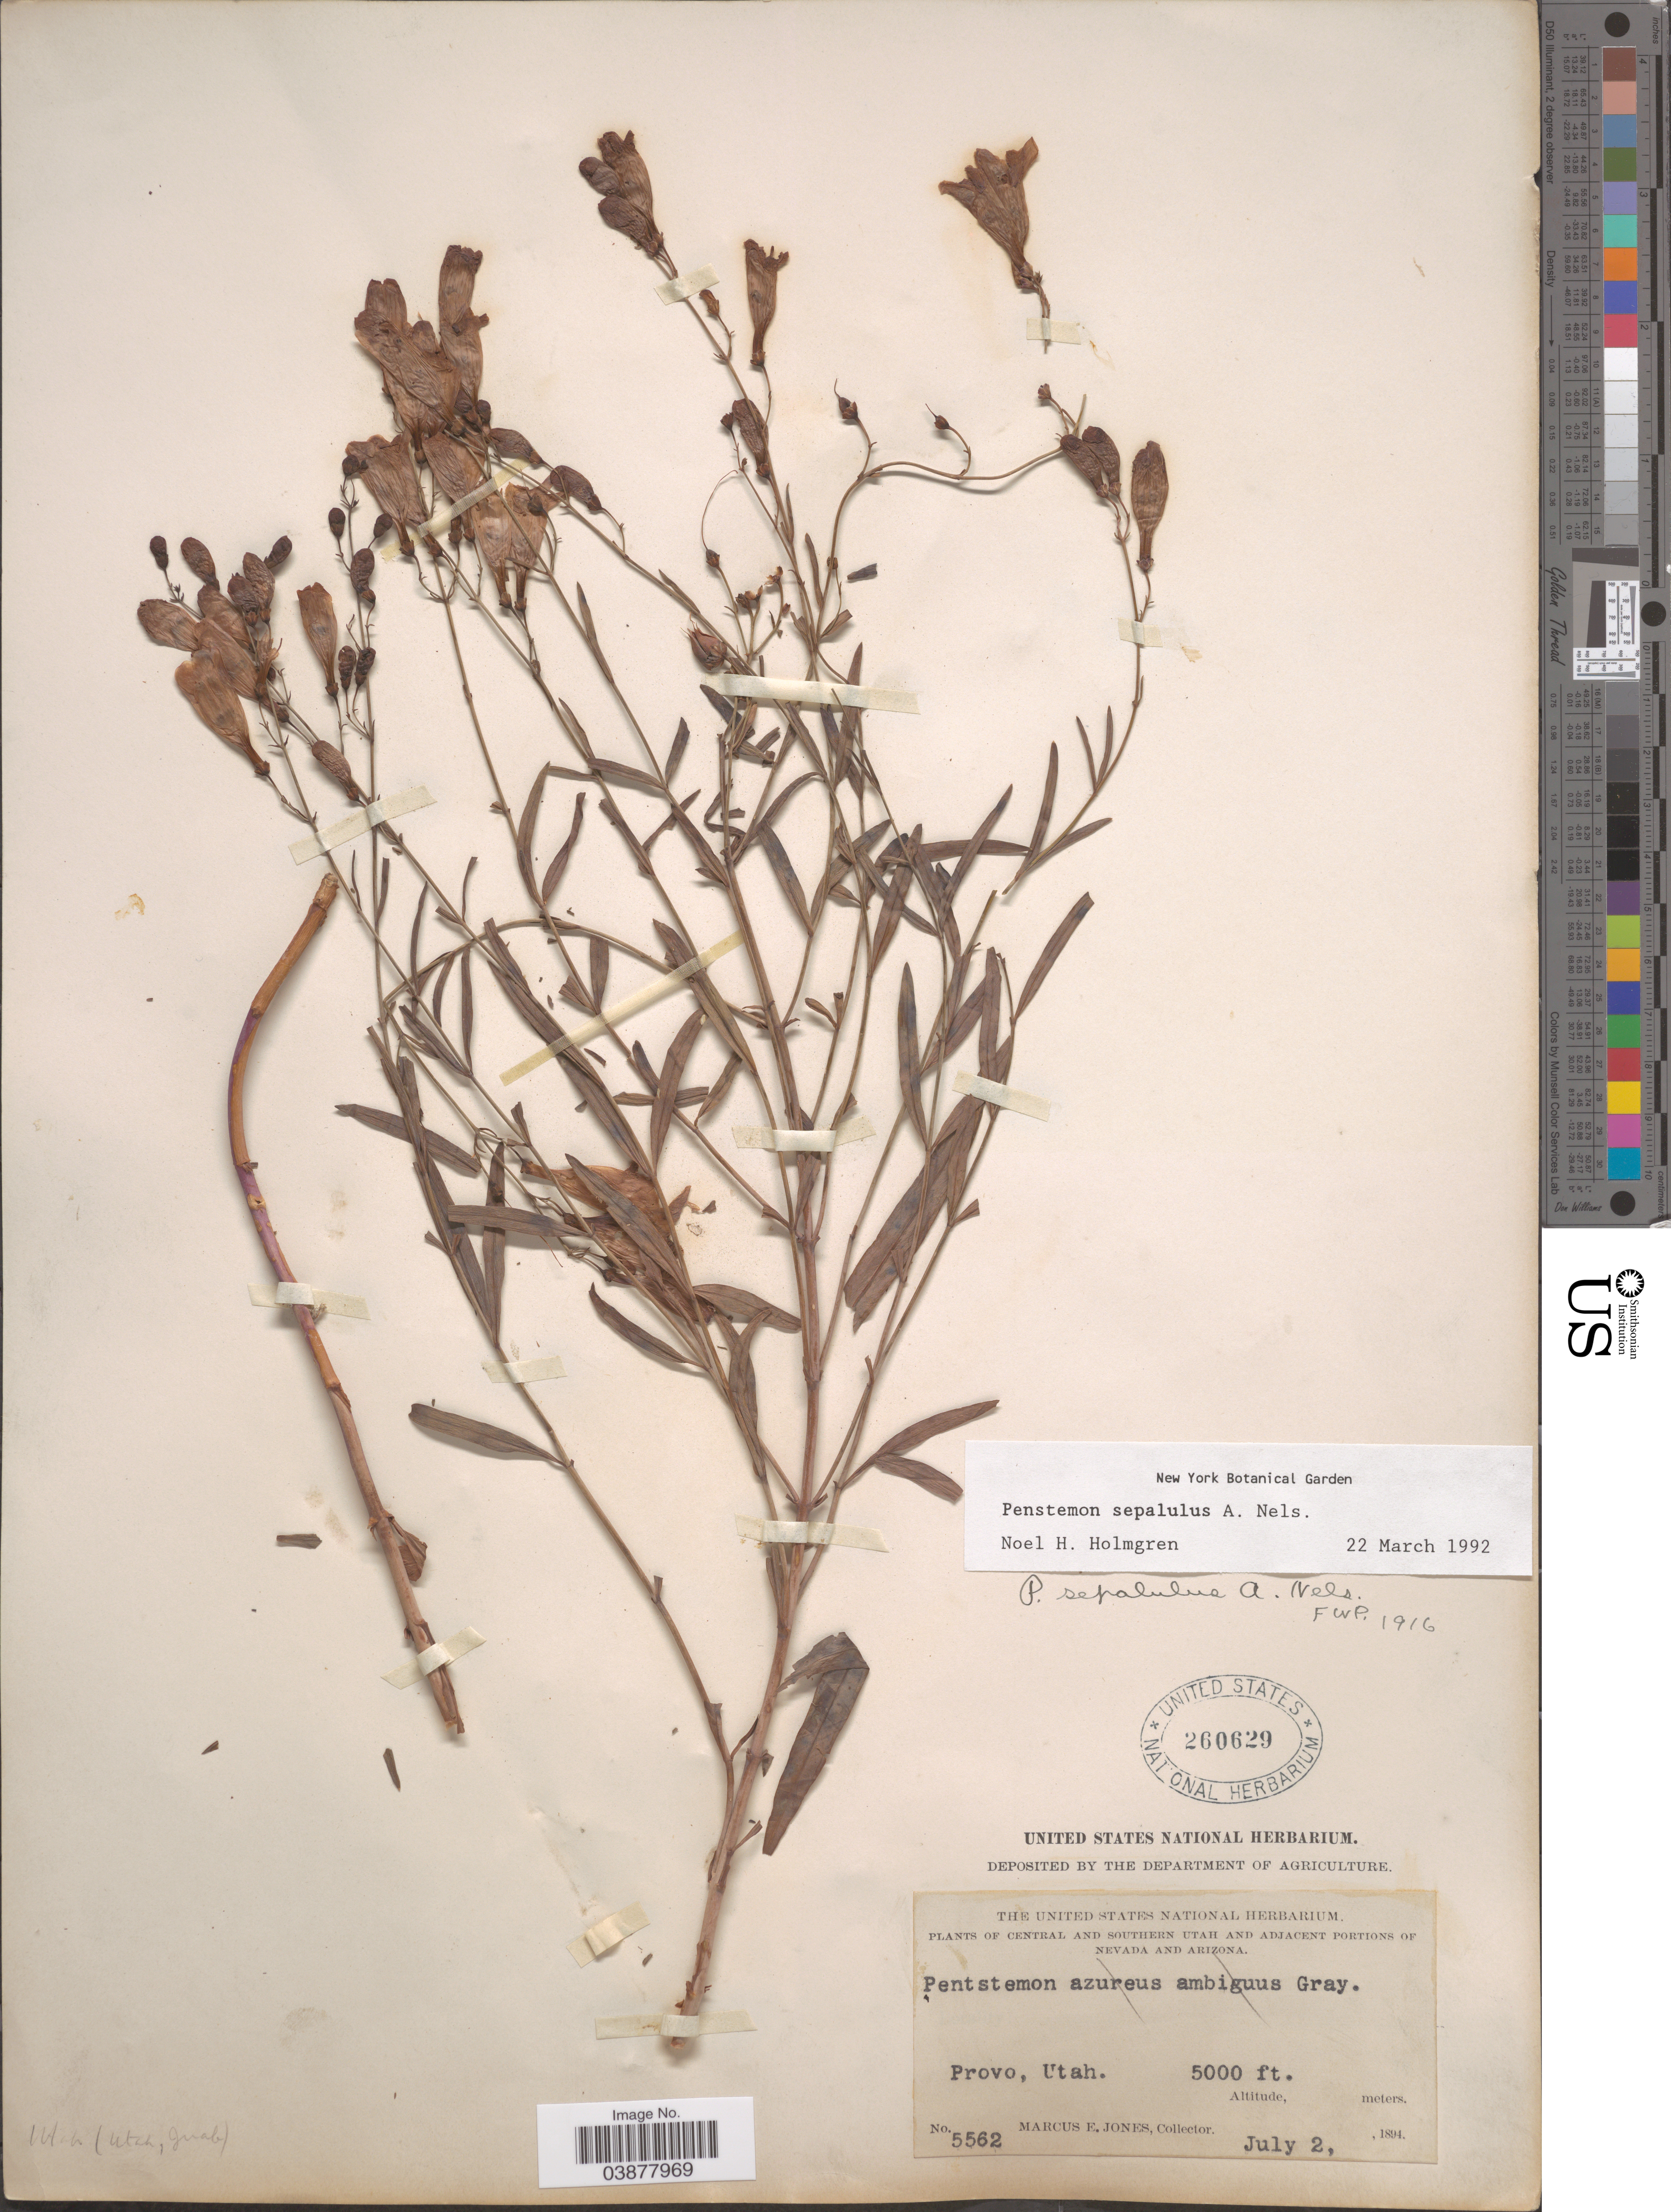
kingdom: Plantae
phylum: Tracheophyta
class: Magnoliopsida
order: Lamiales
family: Plantaginaceae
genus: Penstemon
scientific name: Penstemon sepalulus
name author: A. Nelson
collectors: M. E. Jones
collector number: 5562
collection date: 1894-07-02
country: United States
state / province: Utah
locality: Central and Southern Utah. Provo.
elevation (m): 1524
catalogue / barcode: US 260629